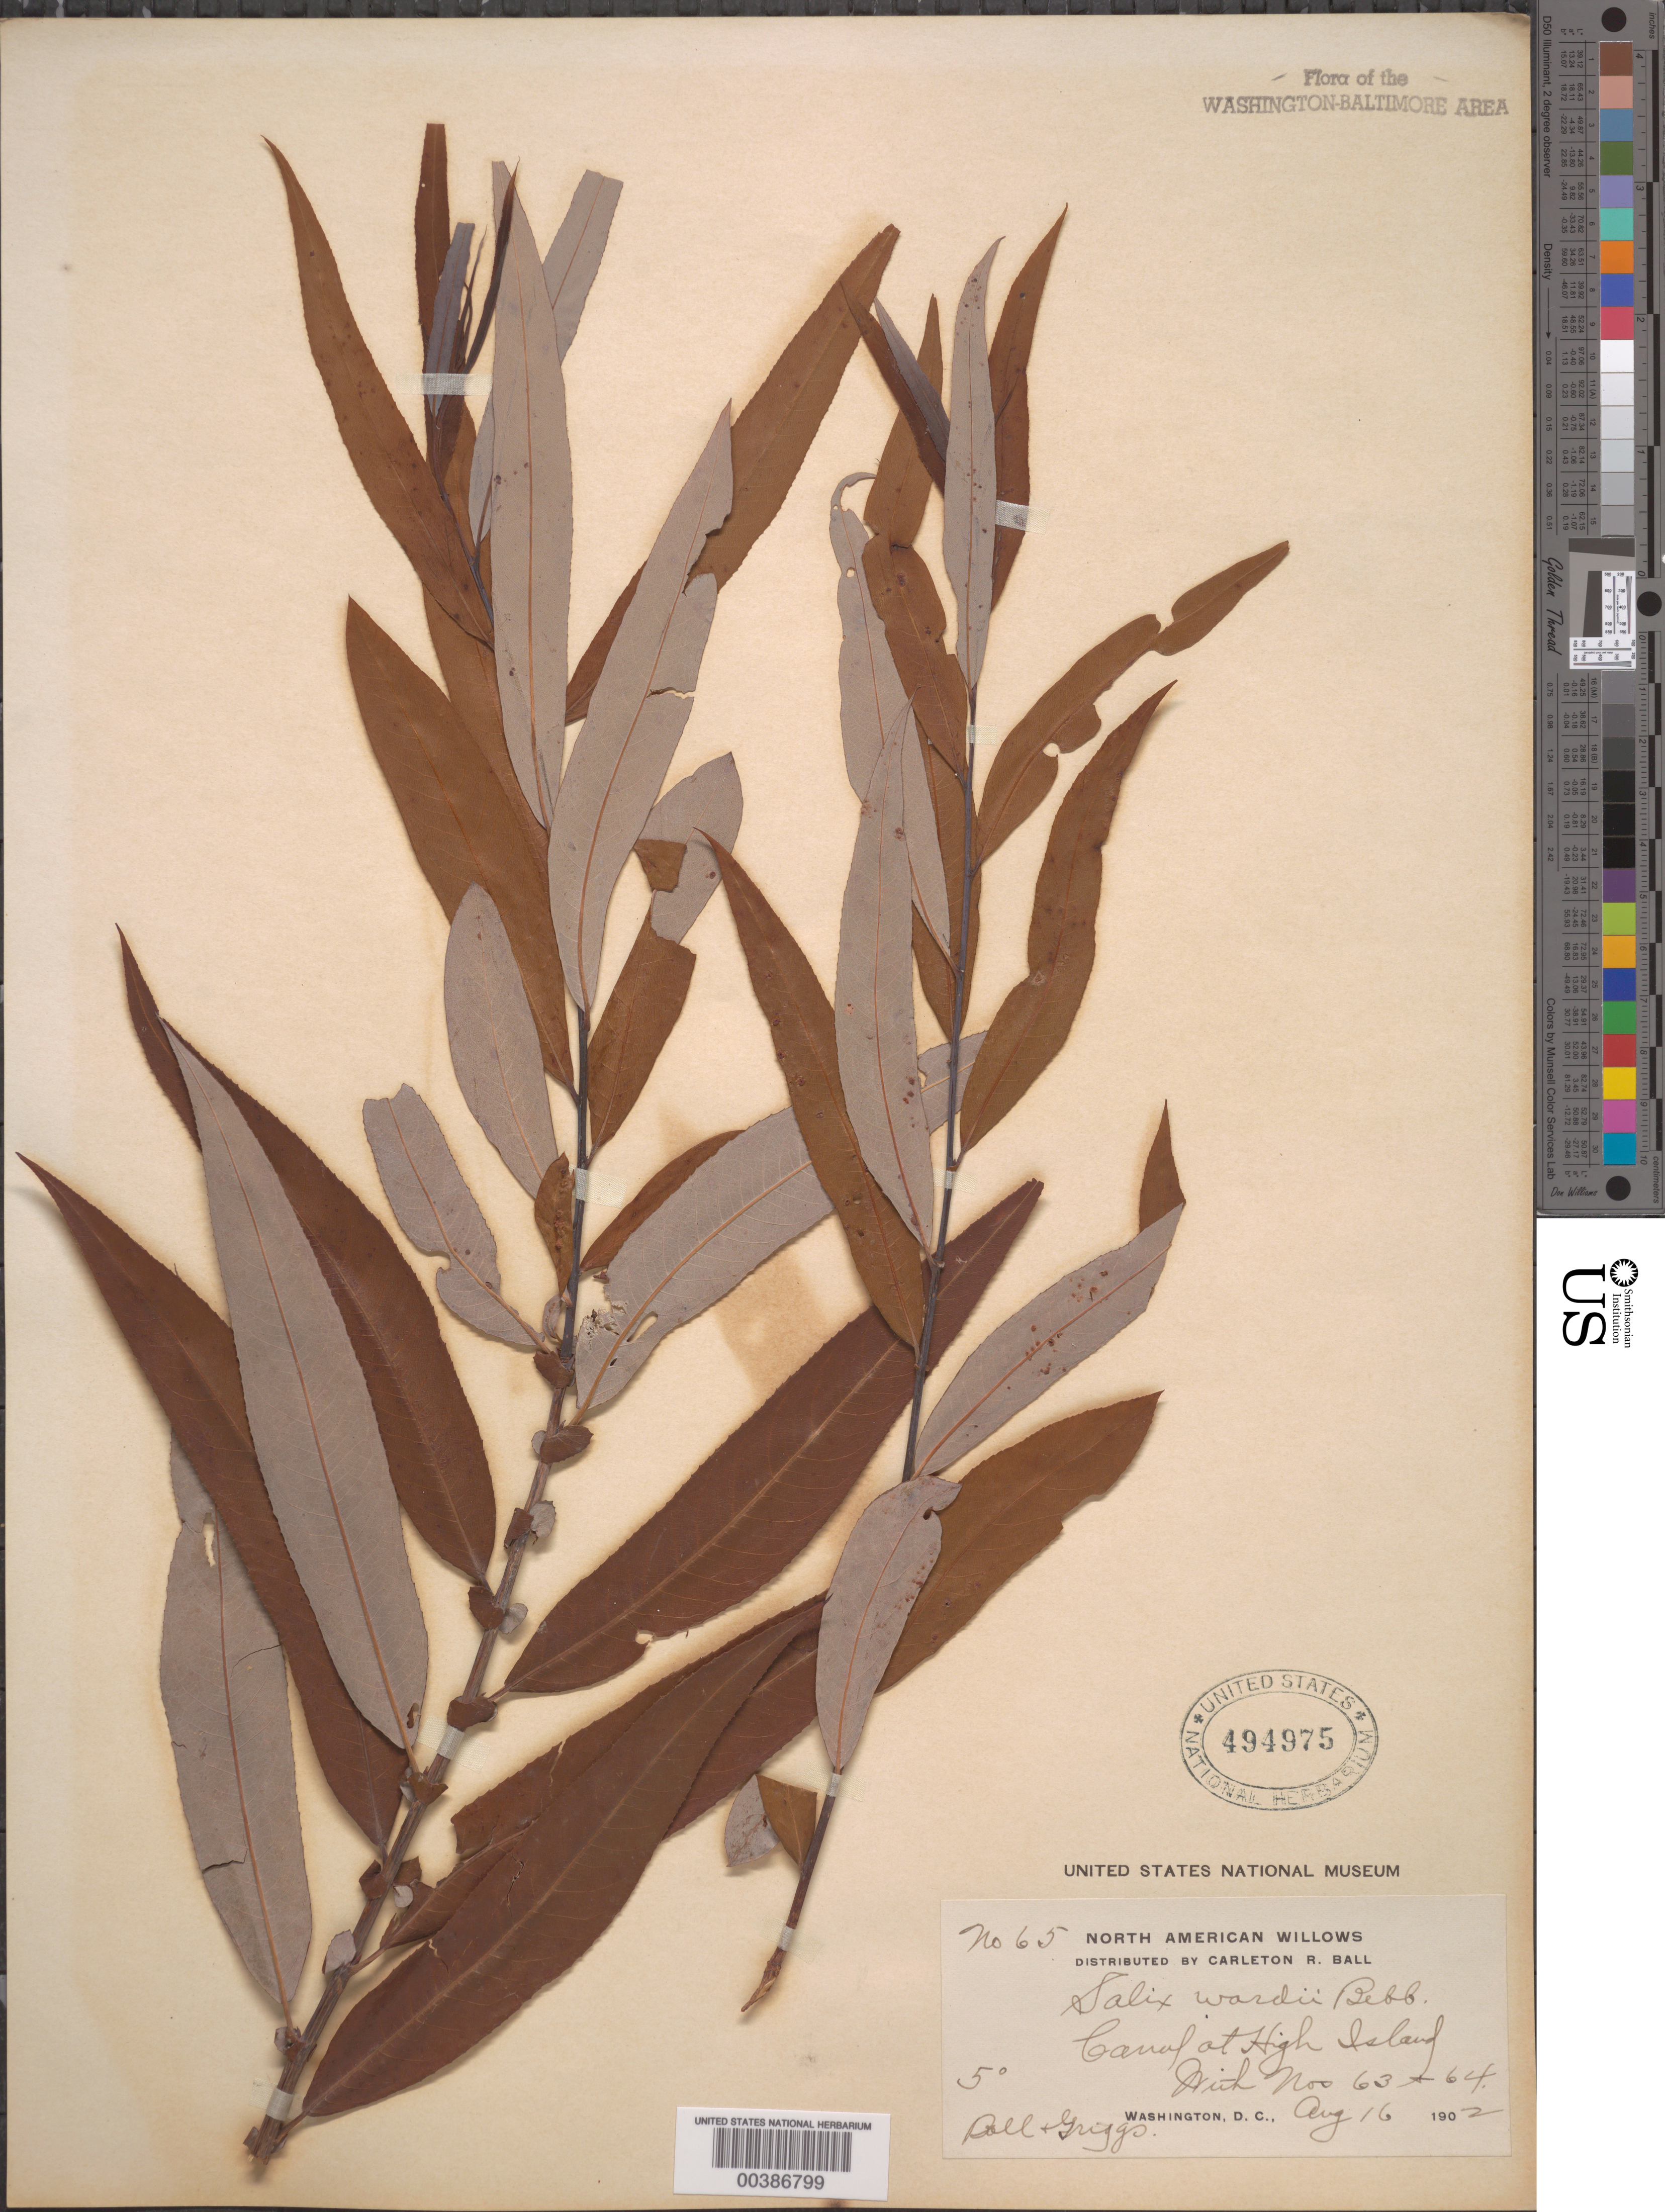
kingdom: Plantae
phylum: Tracheophyta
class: Magnoliopsida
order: Malpighiales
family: Salicaceae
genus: Salix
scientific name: Salix caroliniana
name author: Michx.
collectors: C. R. Ball & R. F. Griggs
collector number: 65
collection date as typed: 16 Aug 1902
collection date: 1902-08-16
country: United States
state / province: Maryland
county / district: Montgomery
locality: C. & O. Canal, High Island C. and O. Canal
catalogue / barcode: US 494975